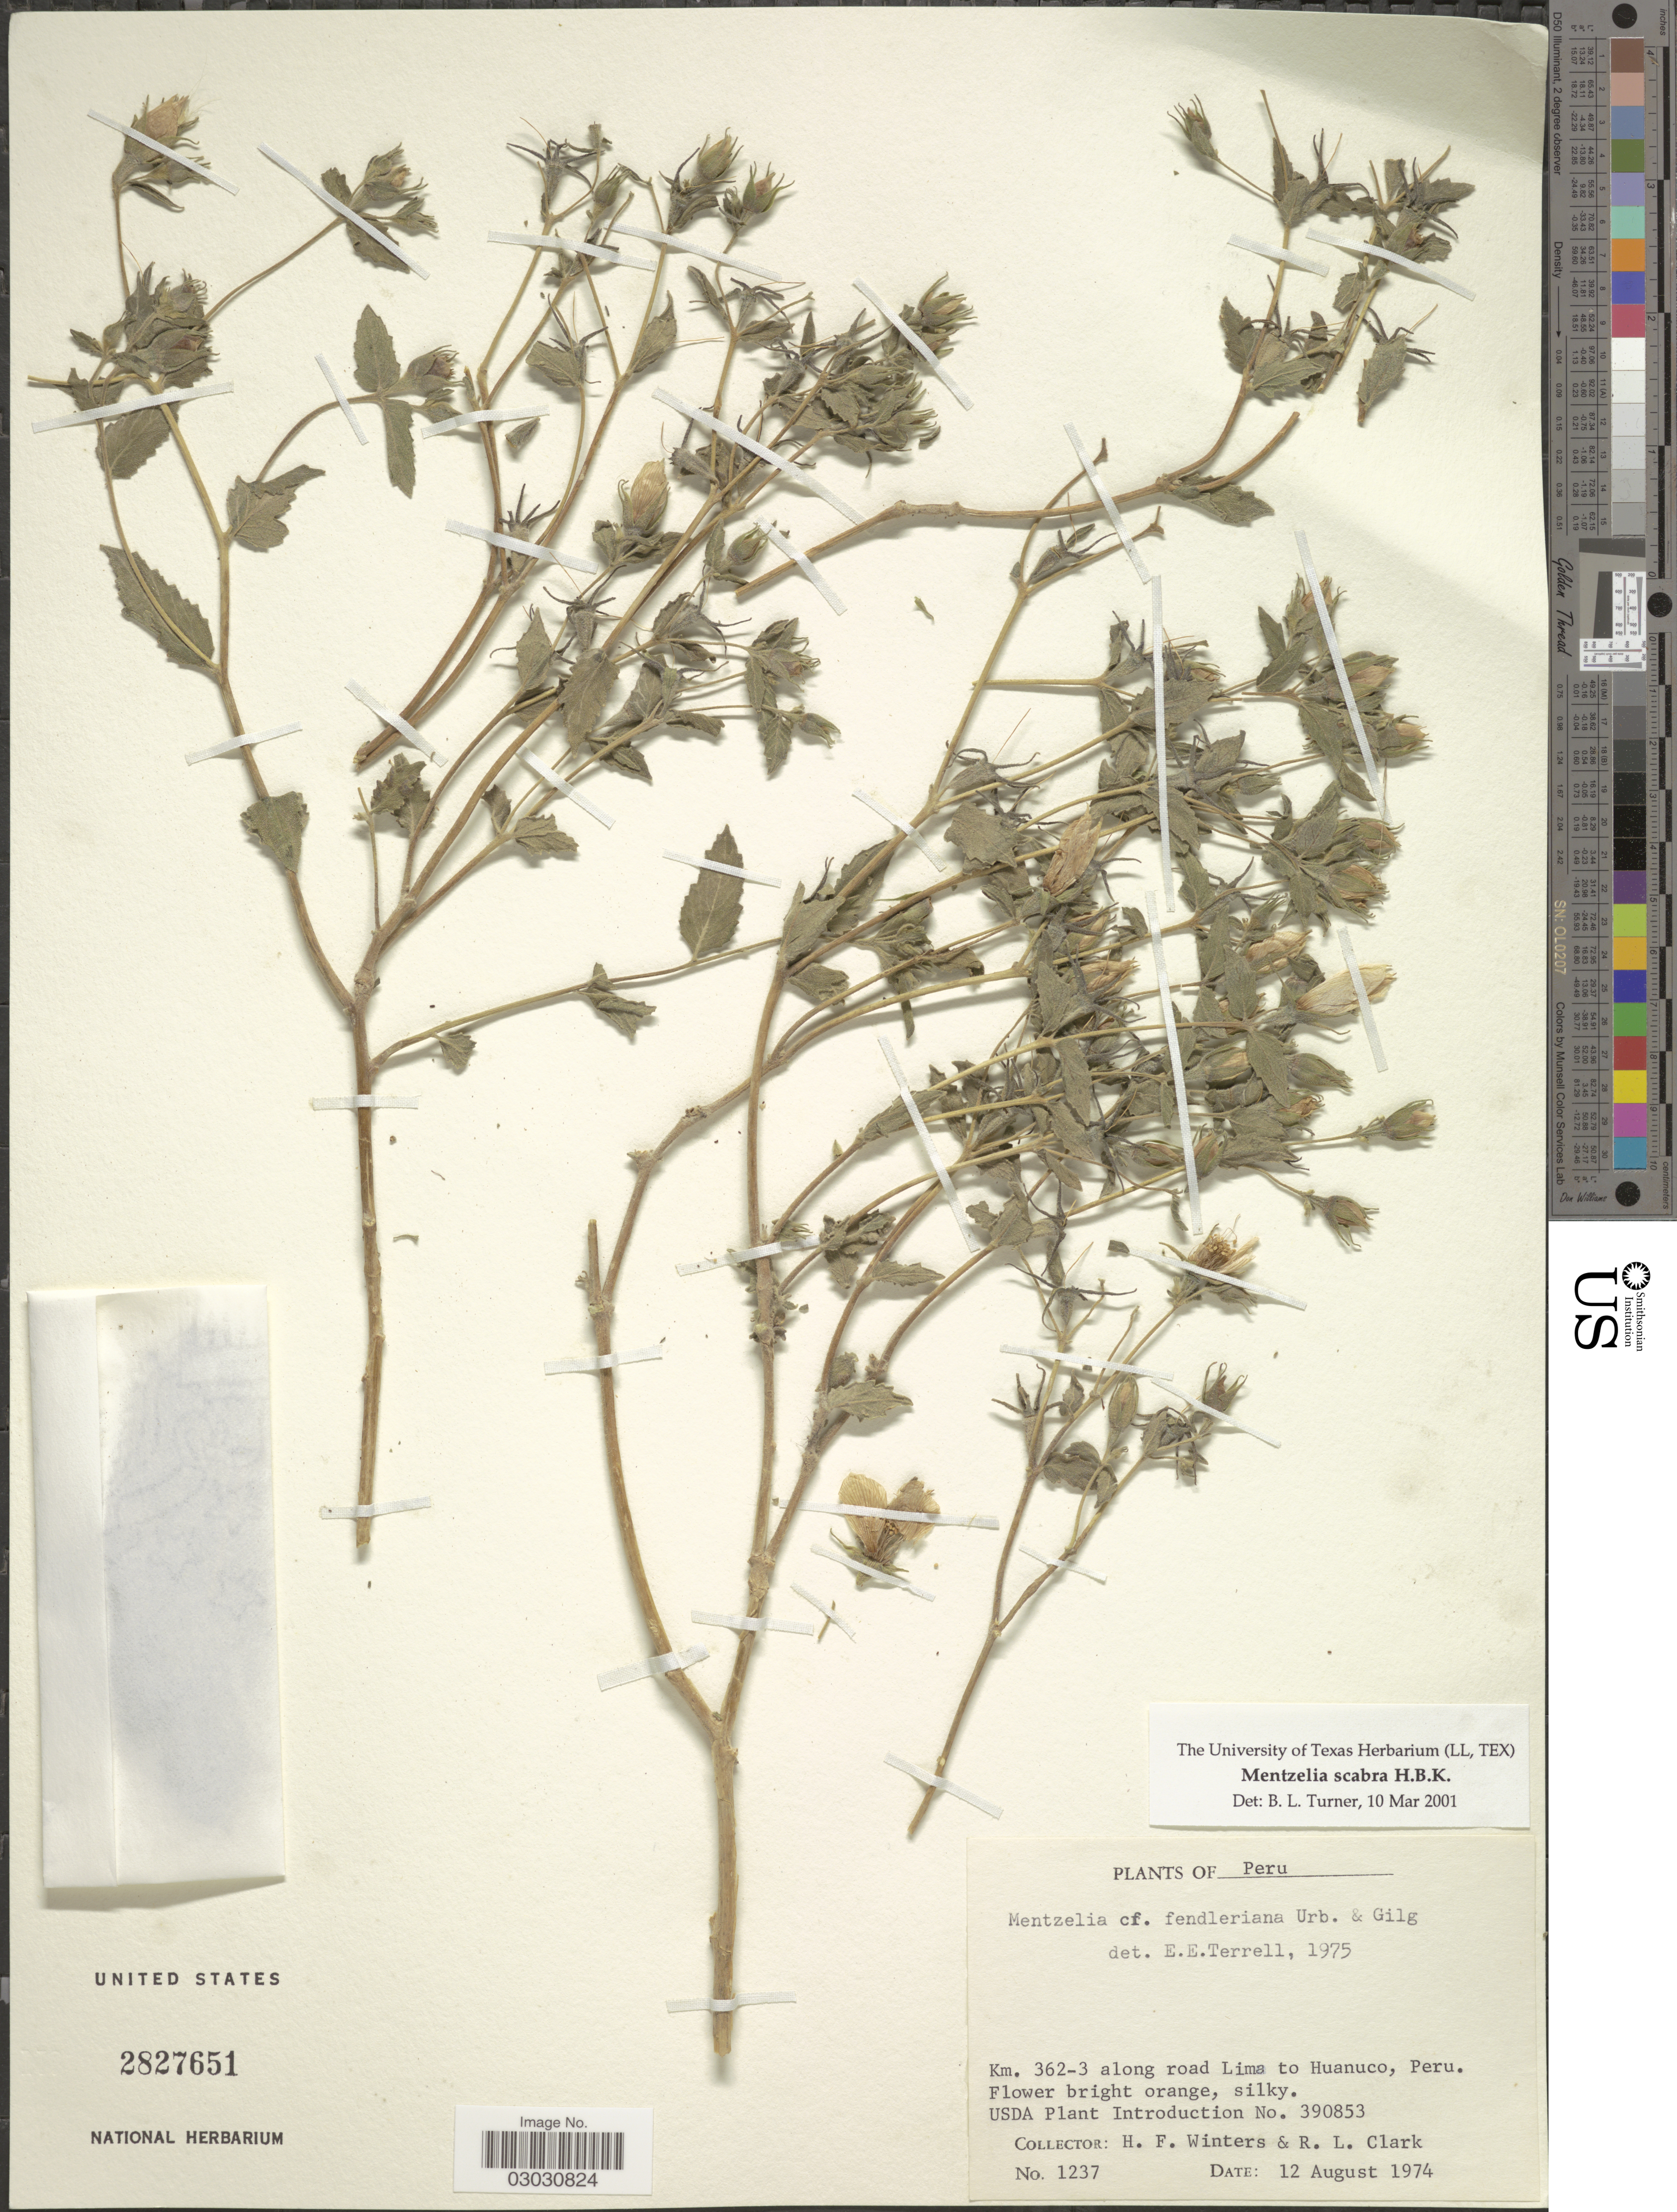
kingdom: Plantae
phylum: Tracheophyta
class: Magnoliopsida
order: Cornales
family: Loasaceae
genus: Mentzelia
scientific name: Mentzelia scabra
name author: Kunth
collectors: H. Winters & R. L. Clark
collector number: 1237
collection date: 1974-08-12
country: Peru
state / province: Huánuco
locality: Km. 362-3 along road Lima to Huanuco.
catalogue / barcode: US 2827651